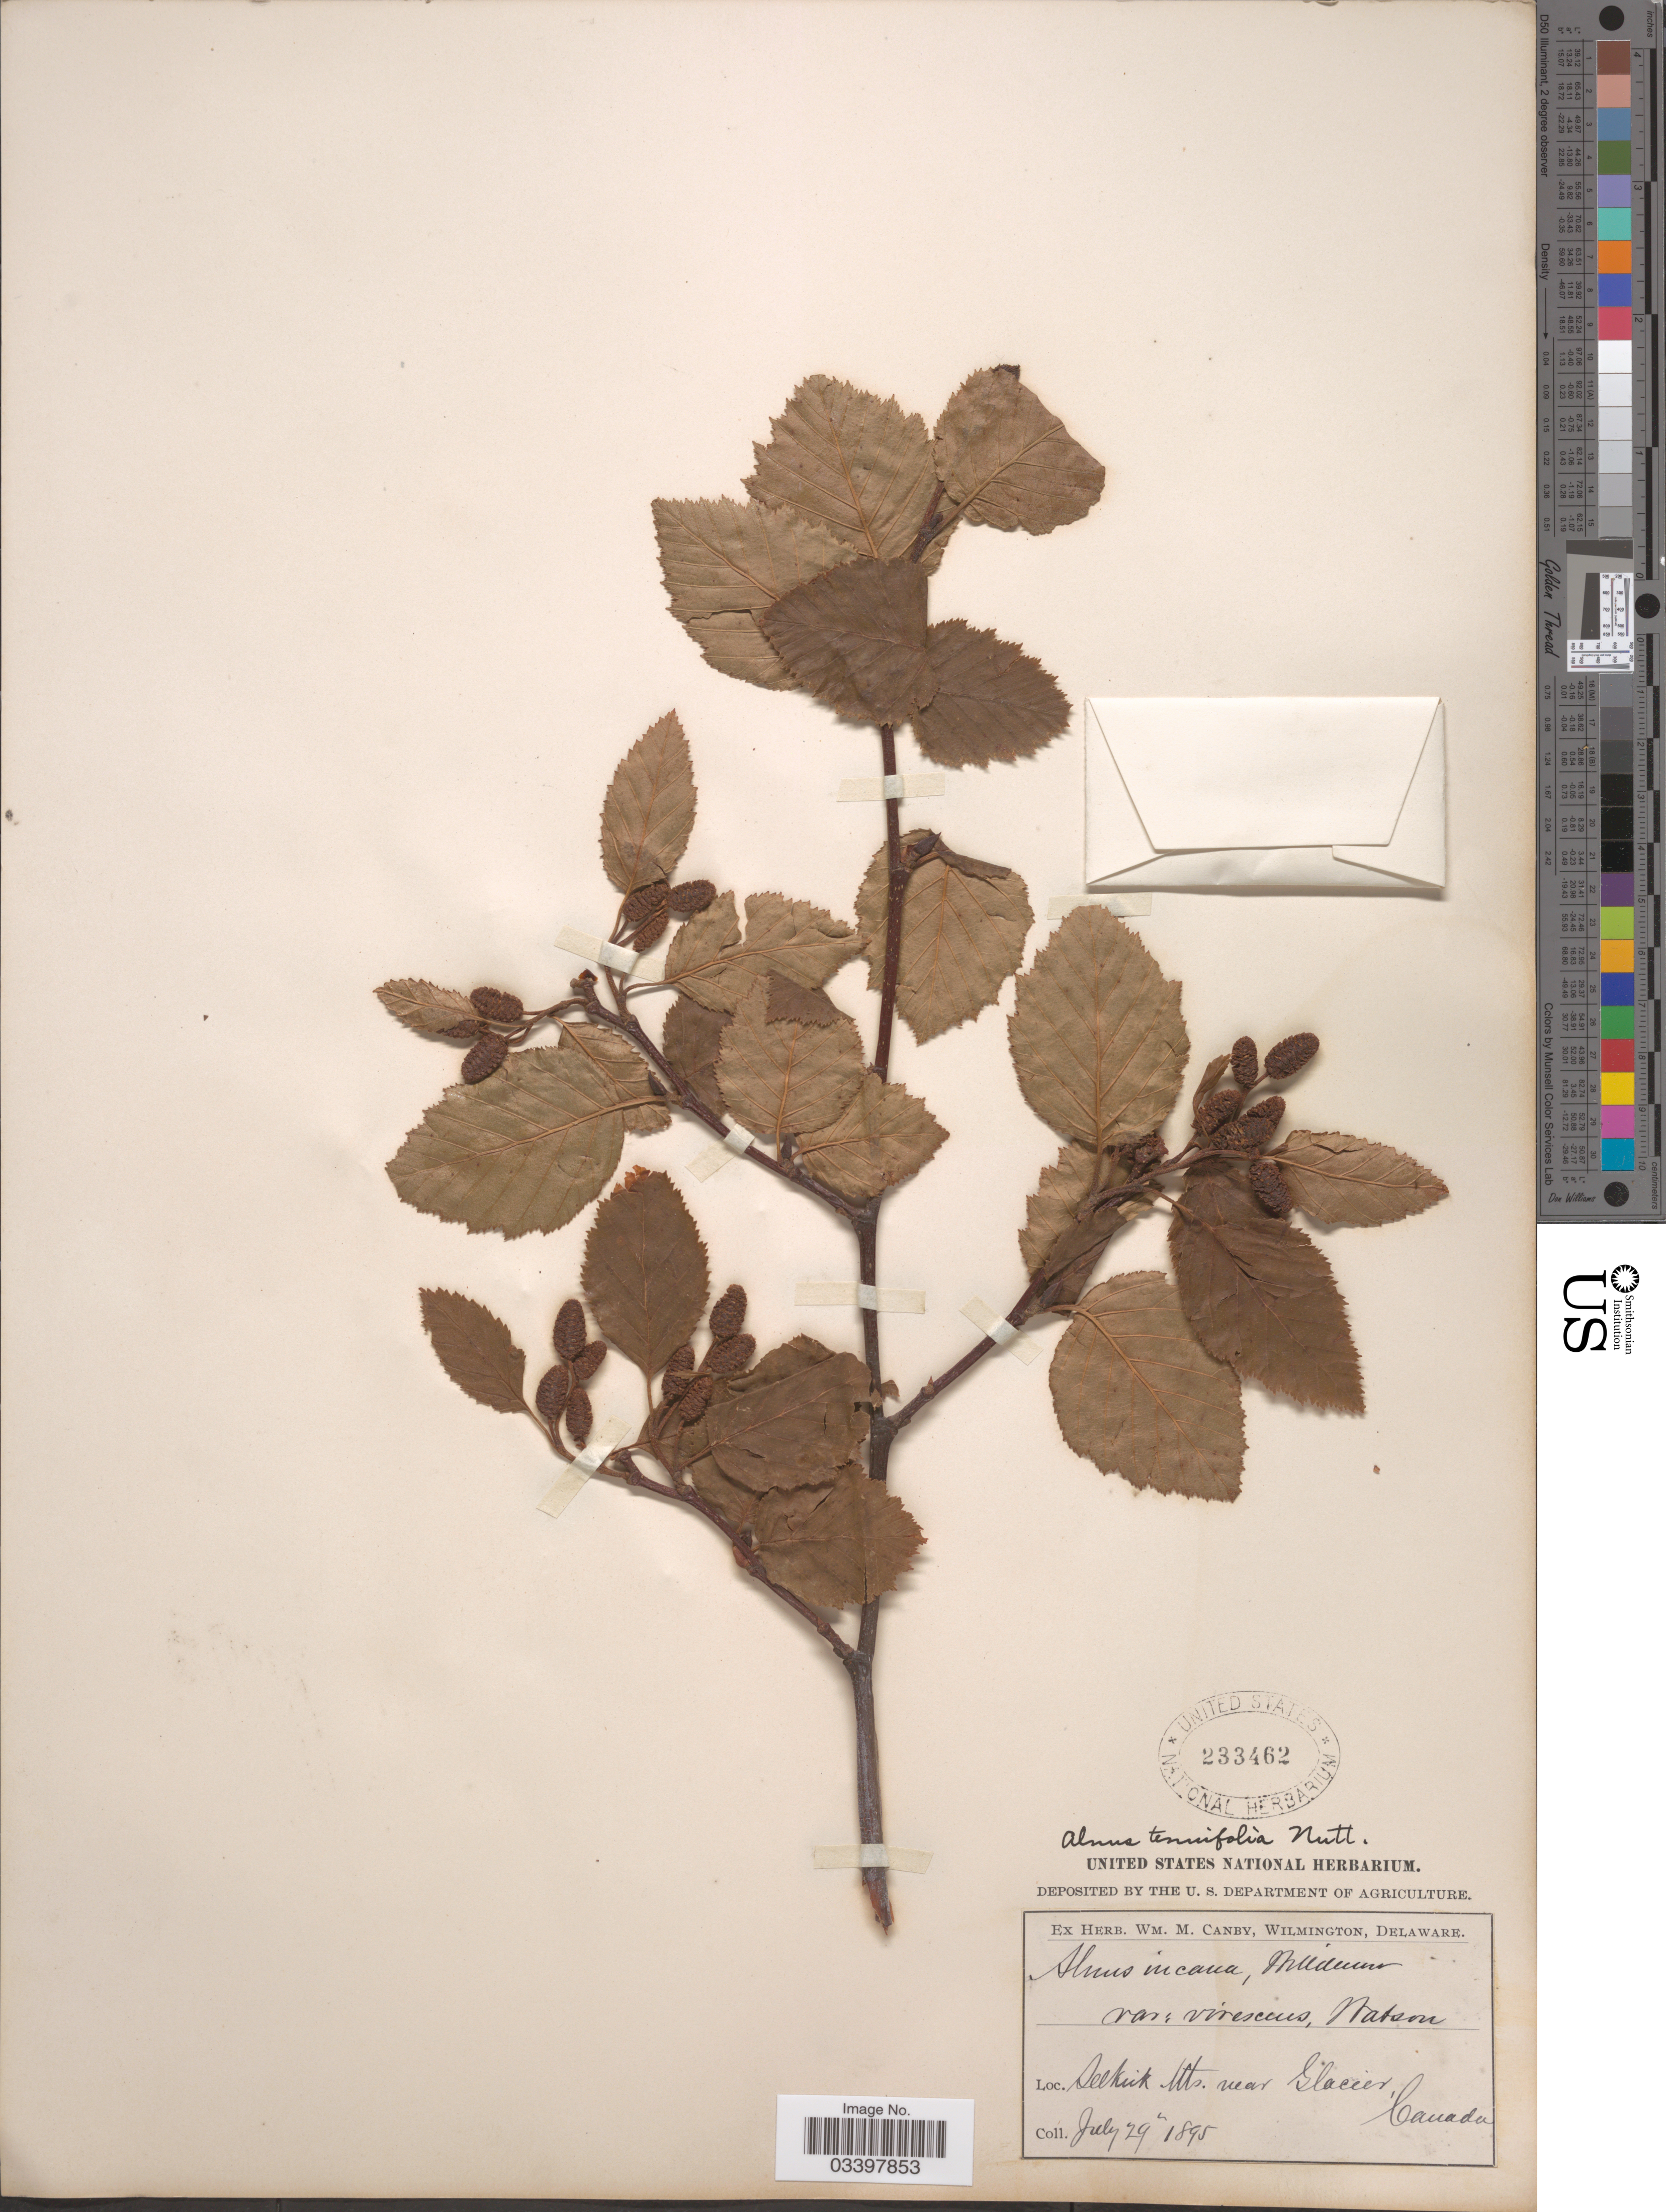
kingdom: Plantae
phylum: Tracheophyta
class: Magnoliopsida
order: Fagales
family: Betulaceae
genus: Alnus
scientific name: Alnus incana subsp. tenuifolia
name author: (Nutt.) Breitung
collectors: ex herb. W.M. Canby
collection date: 1895-07-29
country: Canada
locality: Selkirk Mts. near Glacier.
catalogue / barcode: US 233462